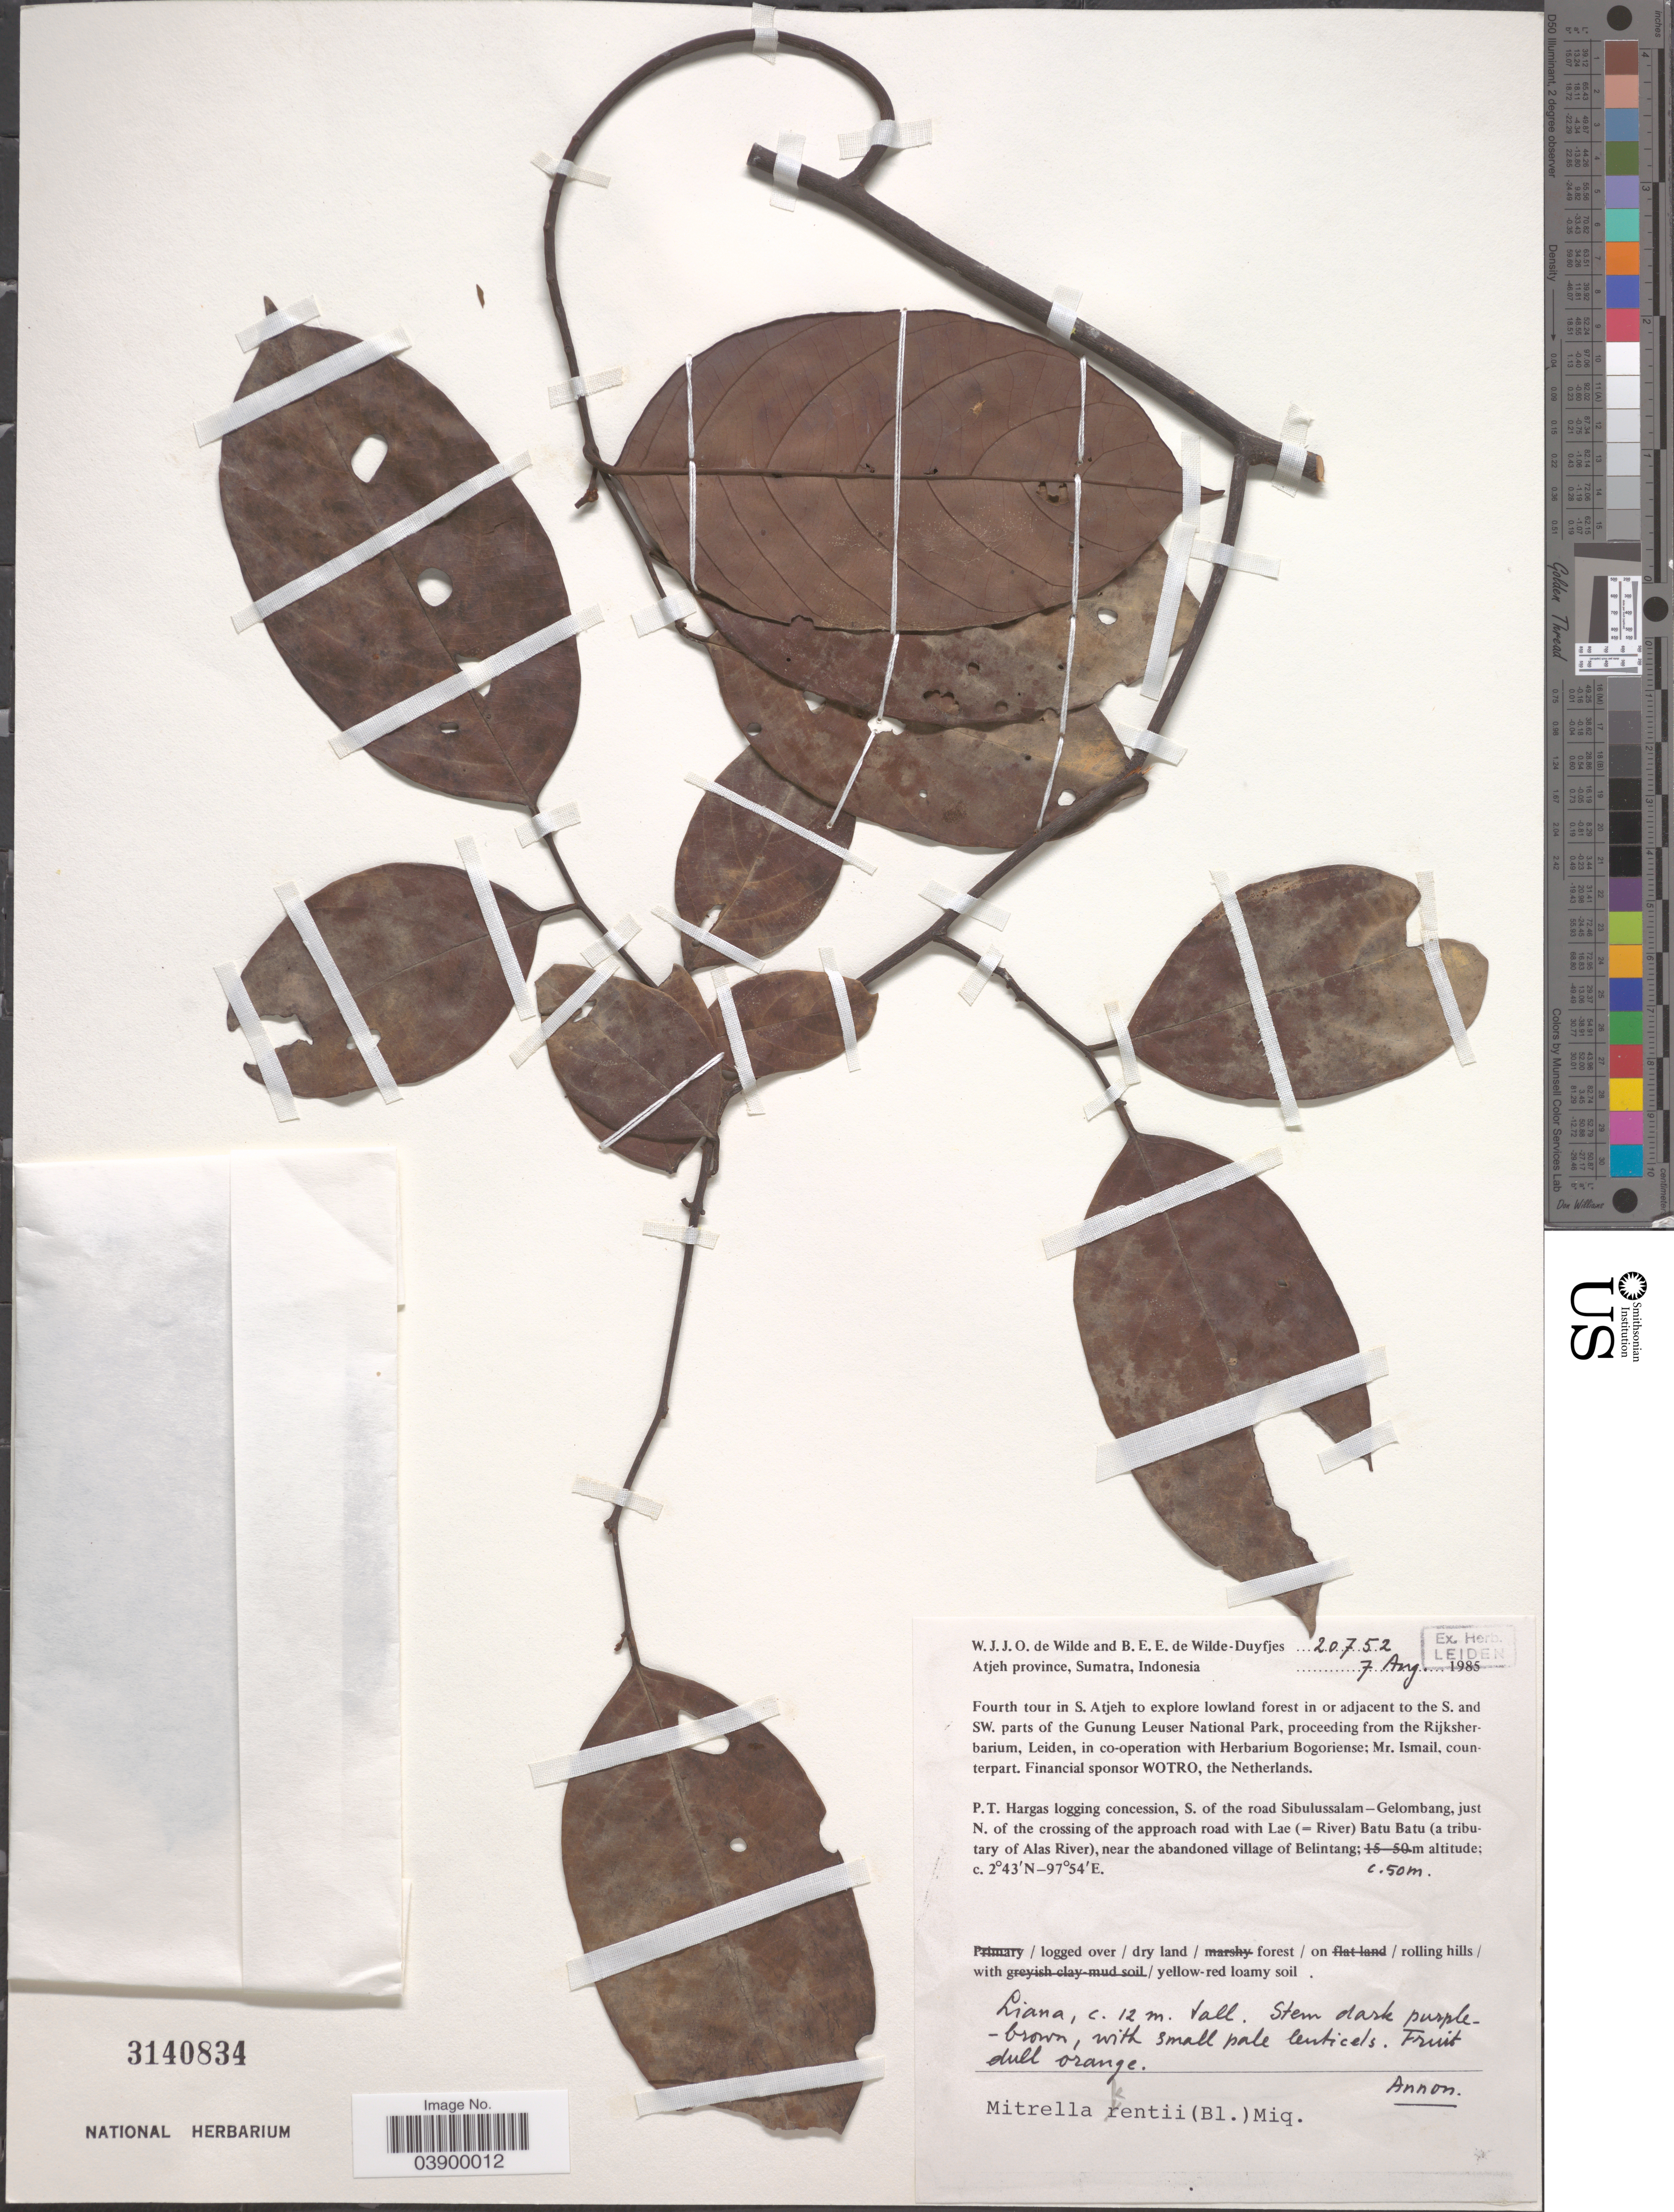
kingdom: Plantae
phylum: Tracheophyta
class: Magnoliopsida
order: Magnoliales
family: Annonaceae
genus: Mitrella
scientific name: Mitrella kentii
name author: Miq.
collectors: W. J. de Wilde & B. E. de Wilde-Duyfjes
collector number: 20752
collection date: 1985-08-07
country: Indonesia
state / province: Sumatra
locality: Atjeh province. Fourth tour in S. Atjeh in or adjacent to the S. and SW. parts of the Gunung Leuser National Park. P.T. Hargas logging concession, S. of the road Sibulussalam-Gelombang, just N. of the crossing of the approach road with Lae (= River) Batu Batu (a tributary of Alas River), near the abandoned village of Belintang.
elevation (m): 50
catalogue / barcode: US 3140834